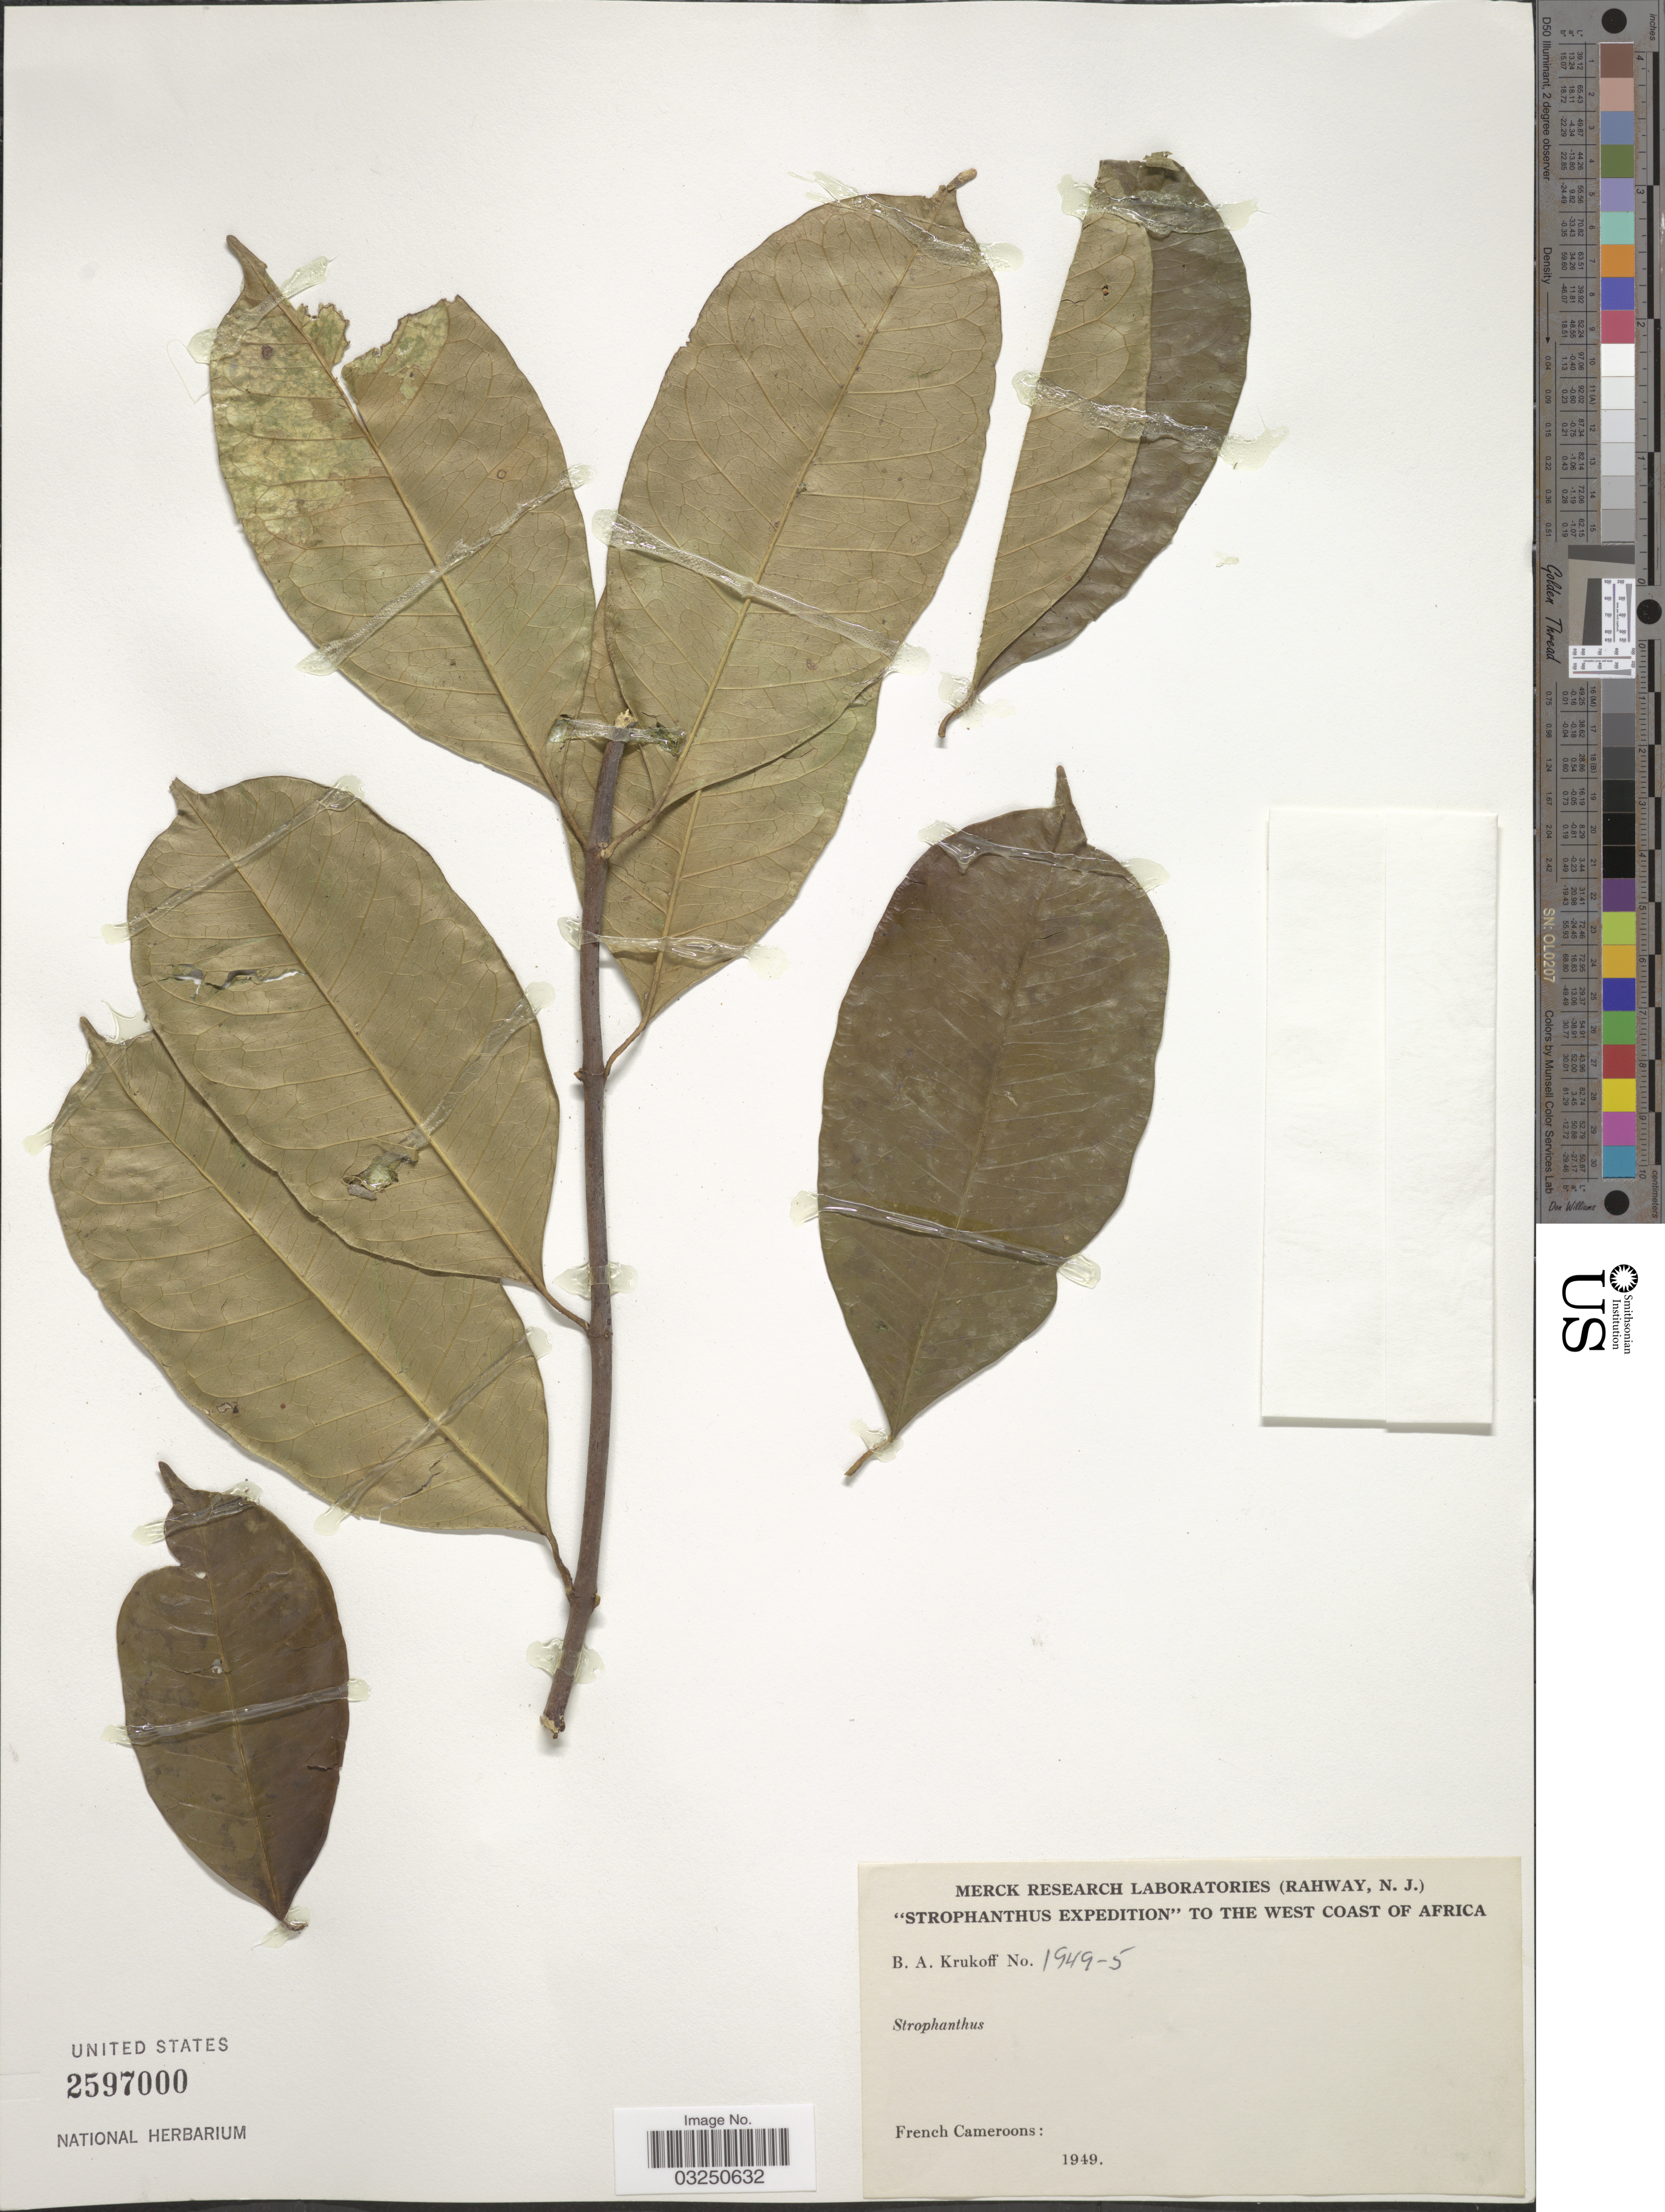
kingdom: Plantae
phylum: Tracheophyta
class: Magnoliopsida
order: Gentianales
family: Apocynaceae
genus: Strophanthus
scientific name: Strophanthus sp.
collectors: B. A. Krukoff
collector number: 1949-5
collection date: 1949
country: Cameroon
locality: The West Coast of Africa. French Cameroons.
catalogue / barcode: US 2597000